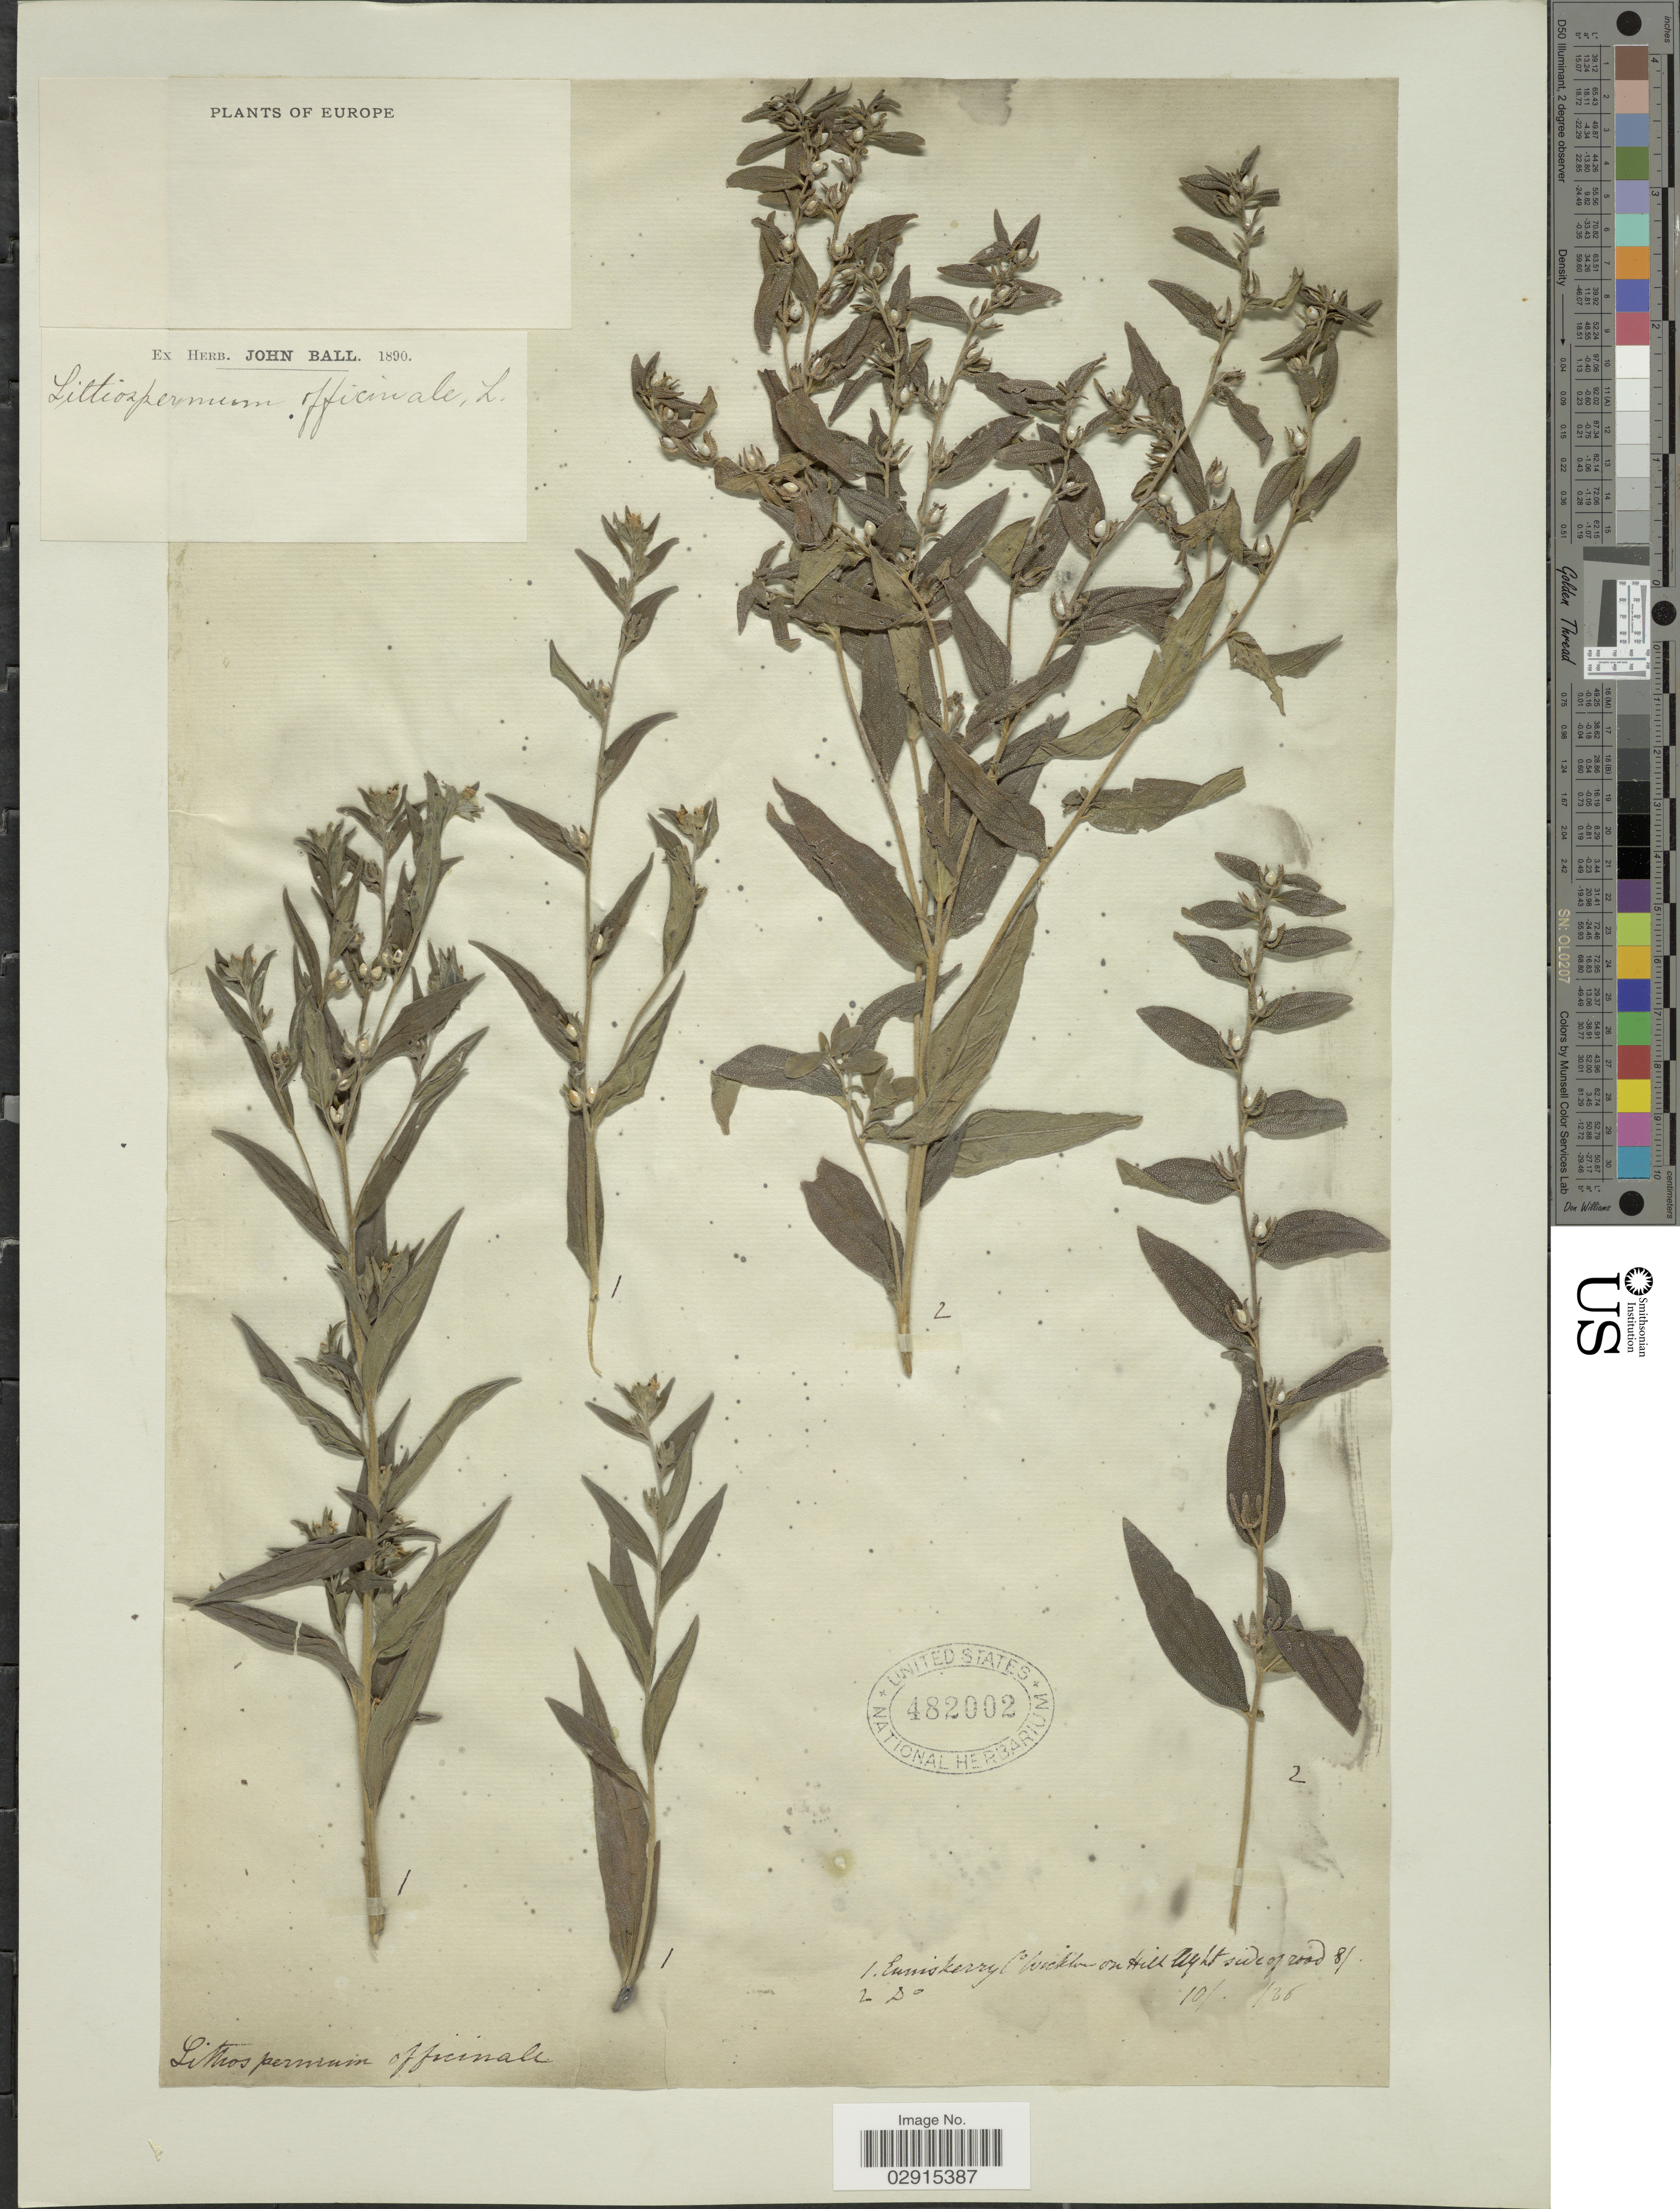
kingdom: Plantae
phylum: Tracheophyta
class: Magnoliopsida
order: Boraginales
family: Boraginaceae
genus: Lithospermum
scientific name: Lithospermum officinale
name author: L.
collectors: J. Ball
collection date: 1890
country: Ireland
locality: Europe. Enniskerry (Western on Hill light side of road)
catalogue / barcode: US 482002